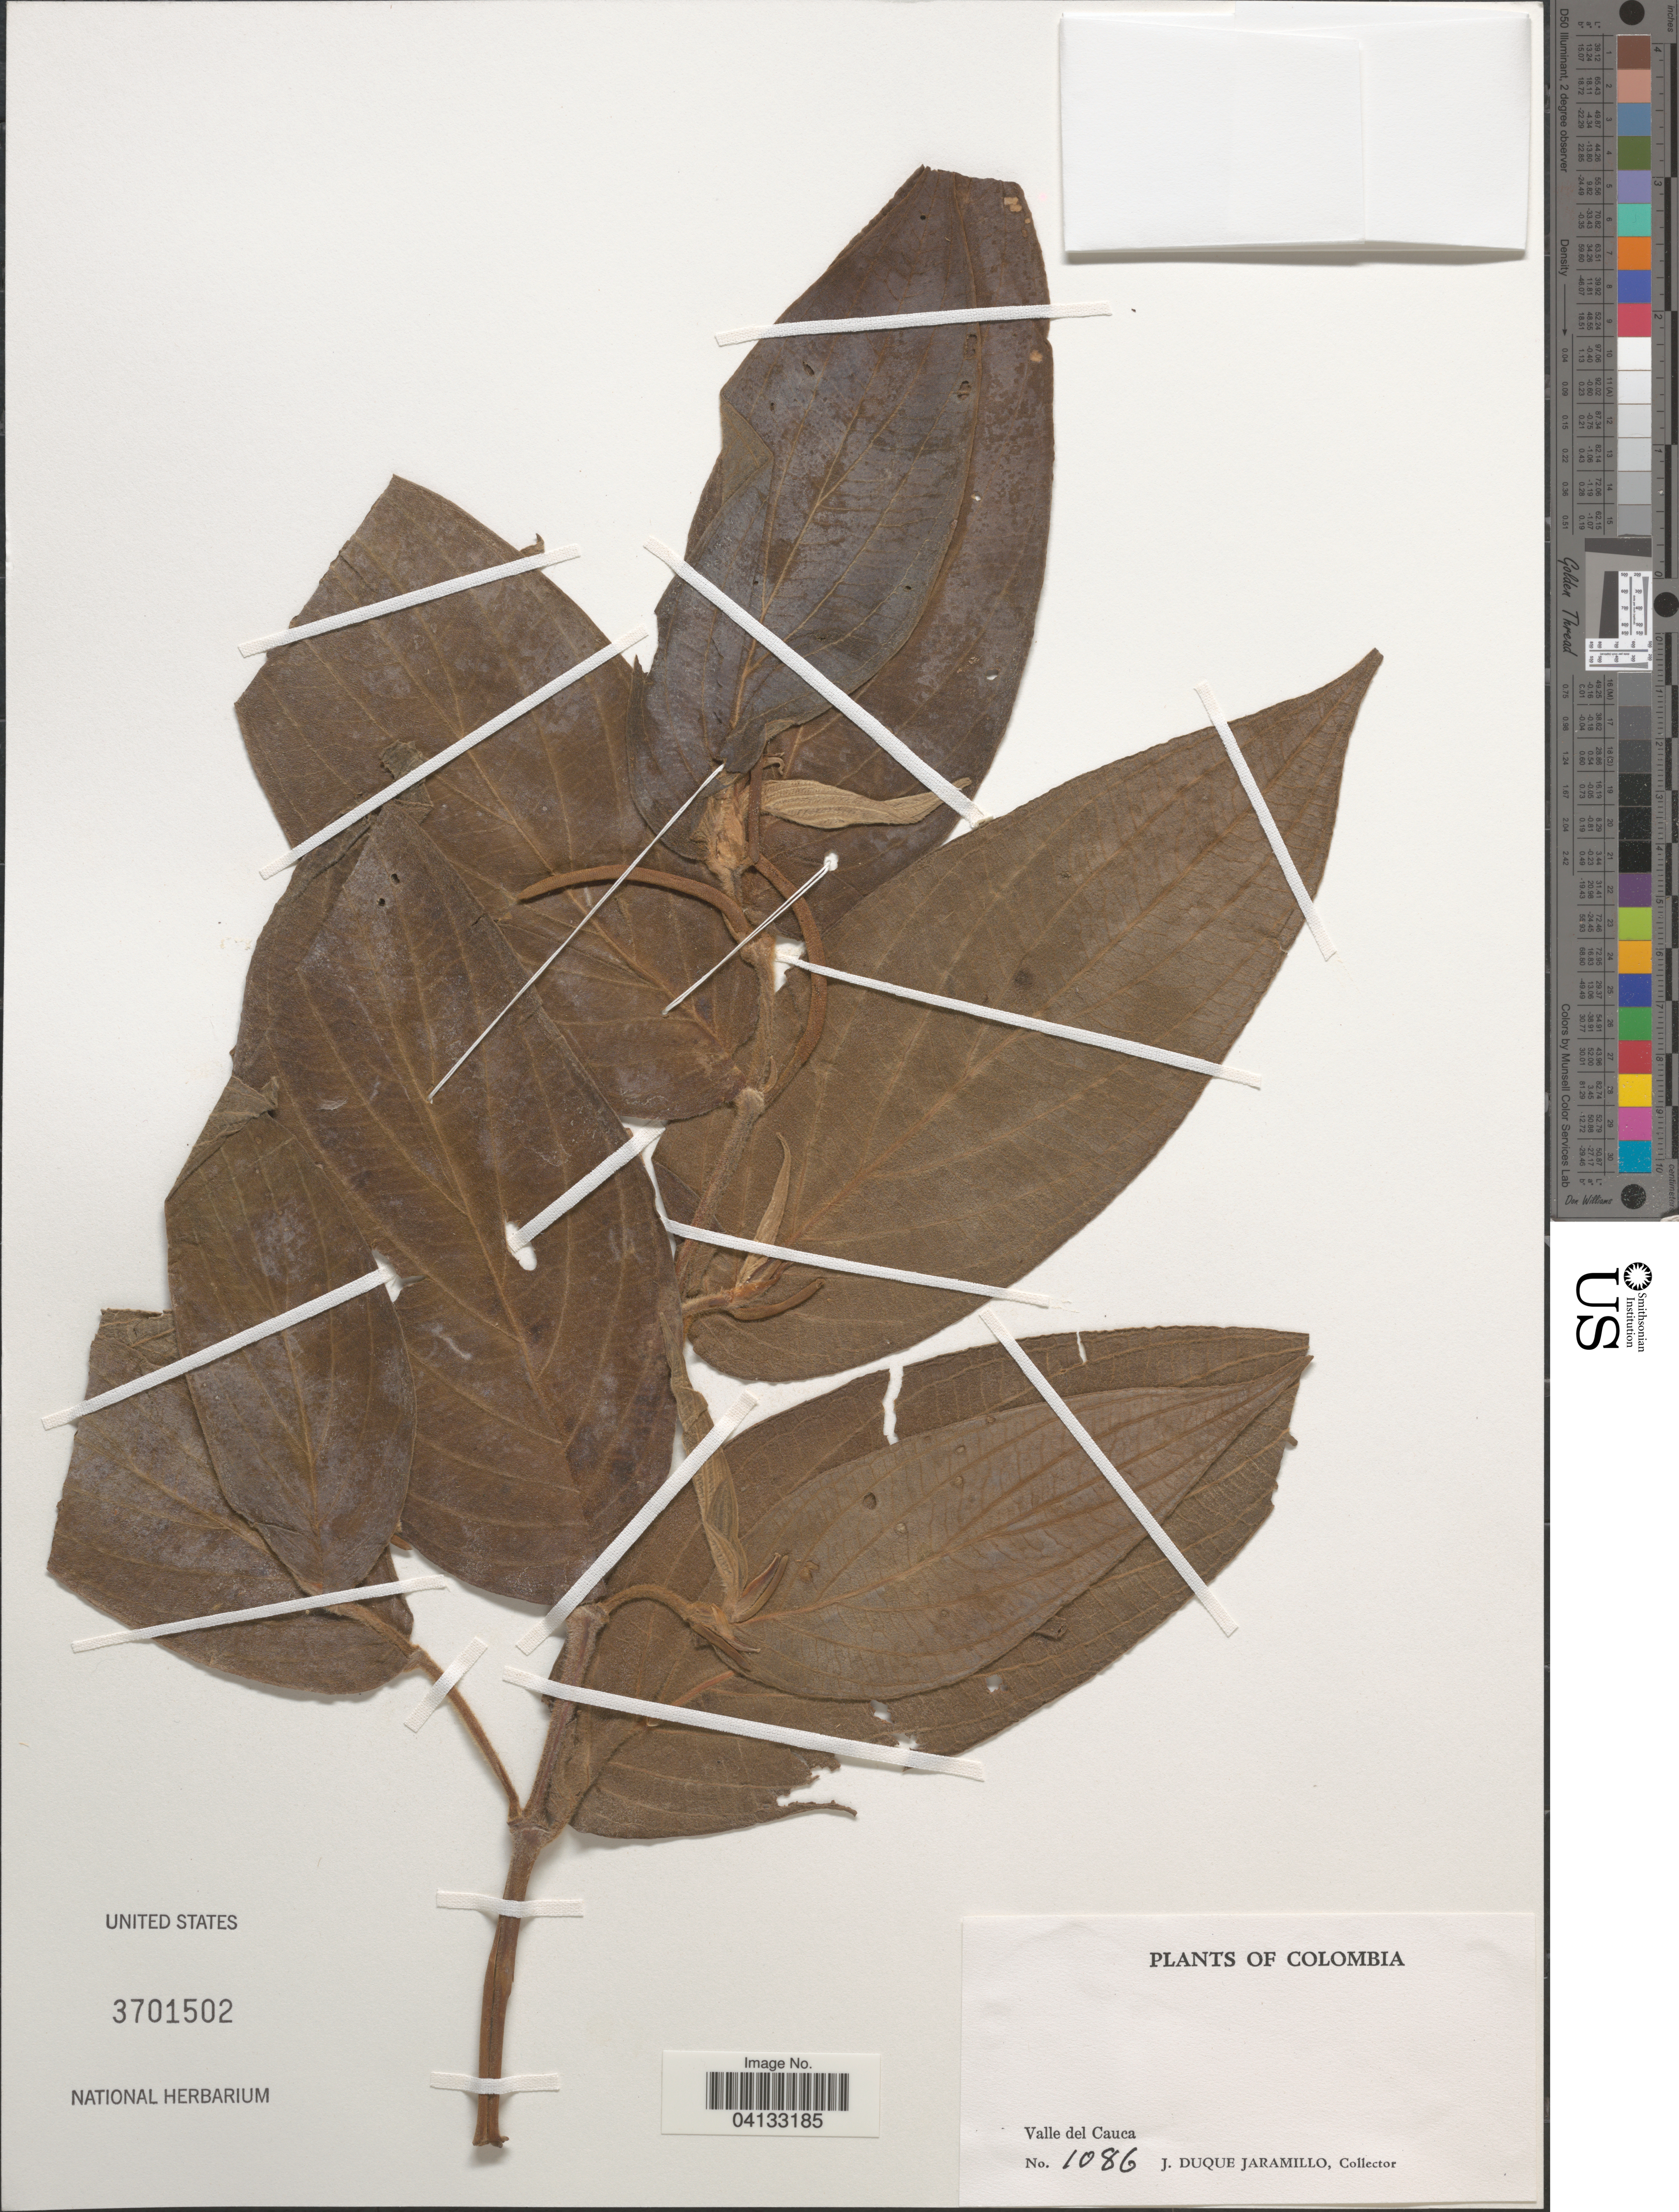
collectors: J. M. Duque Jaramillo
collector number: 1086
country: Colombia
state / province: Valle del Cauca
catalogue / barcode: US 3701502